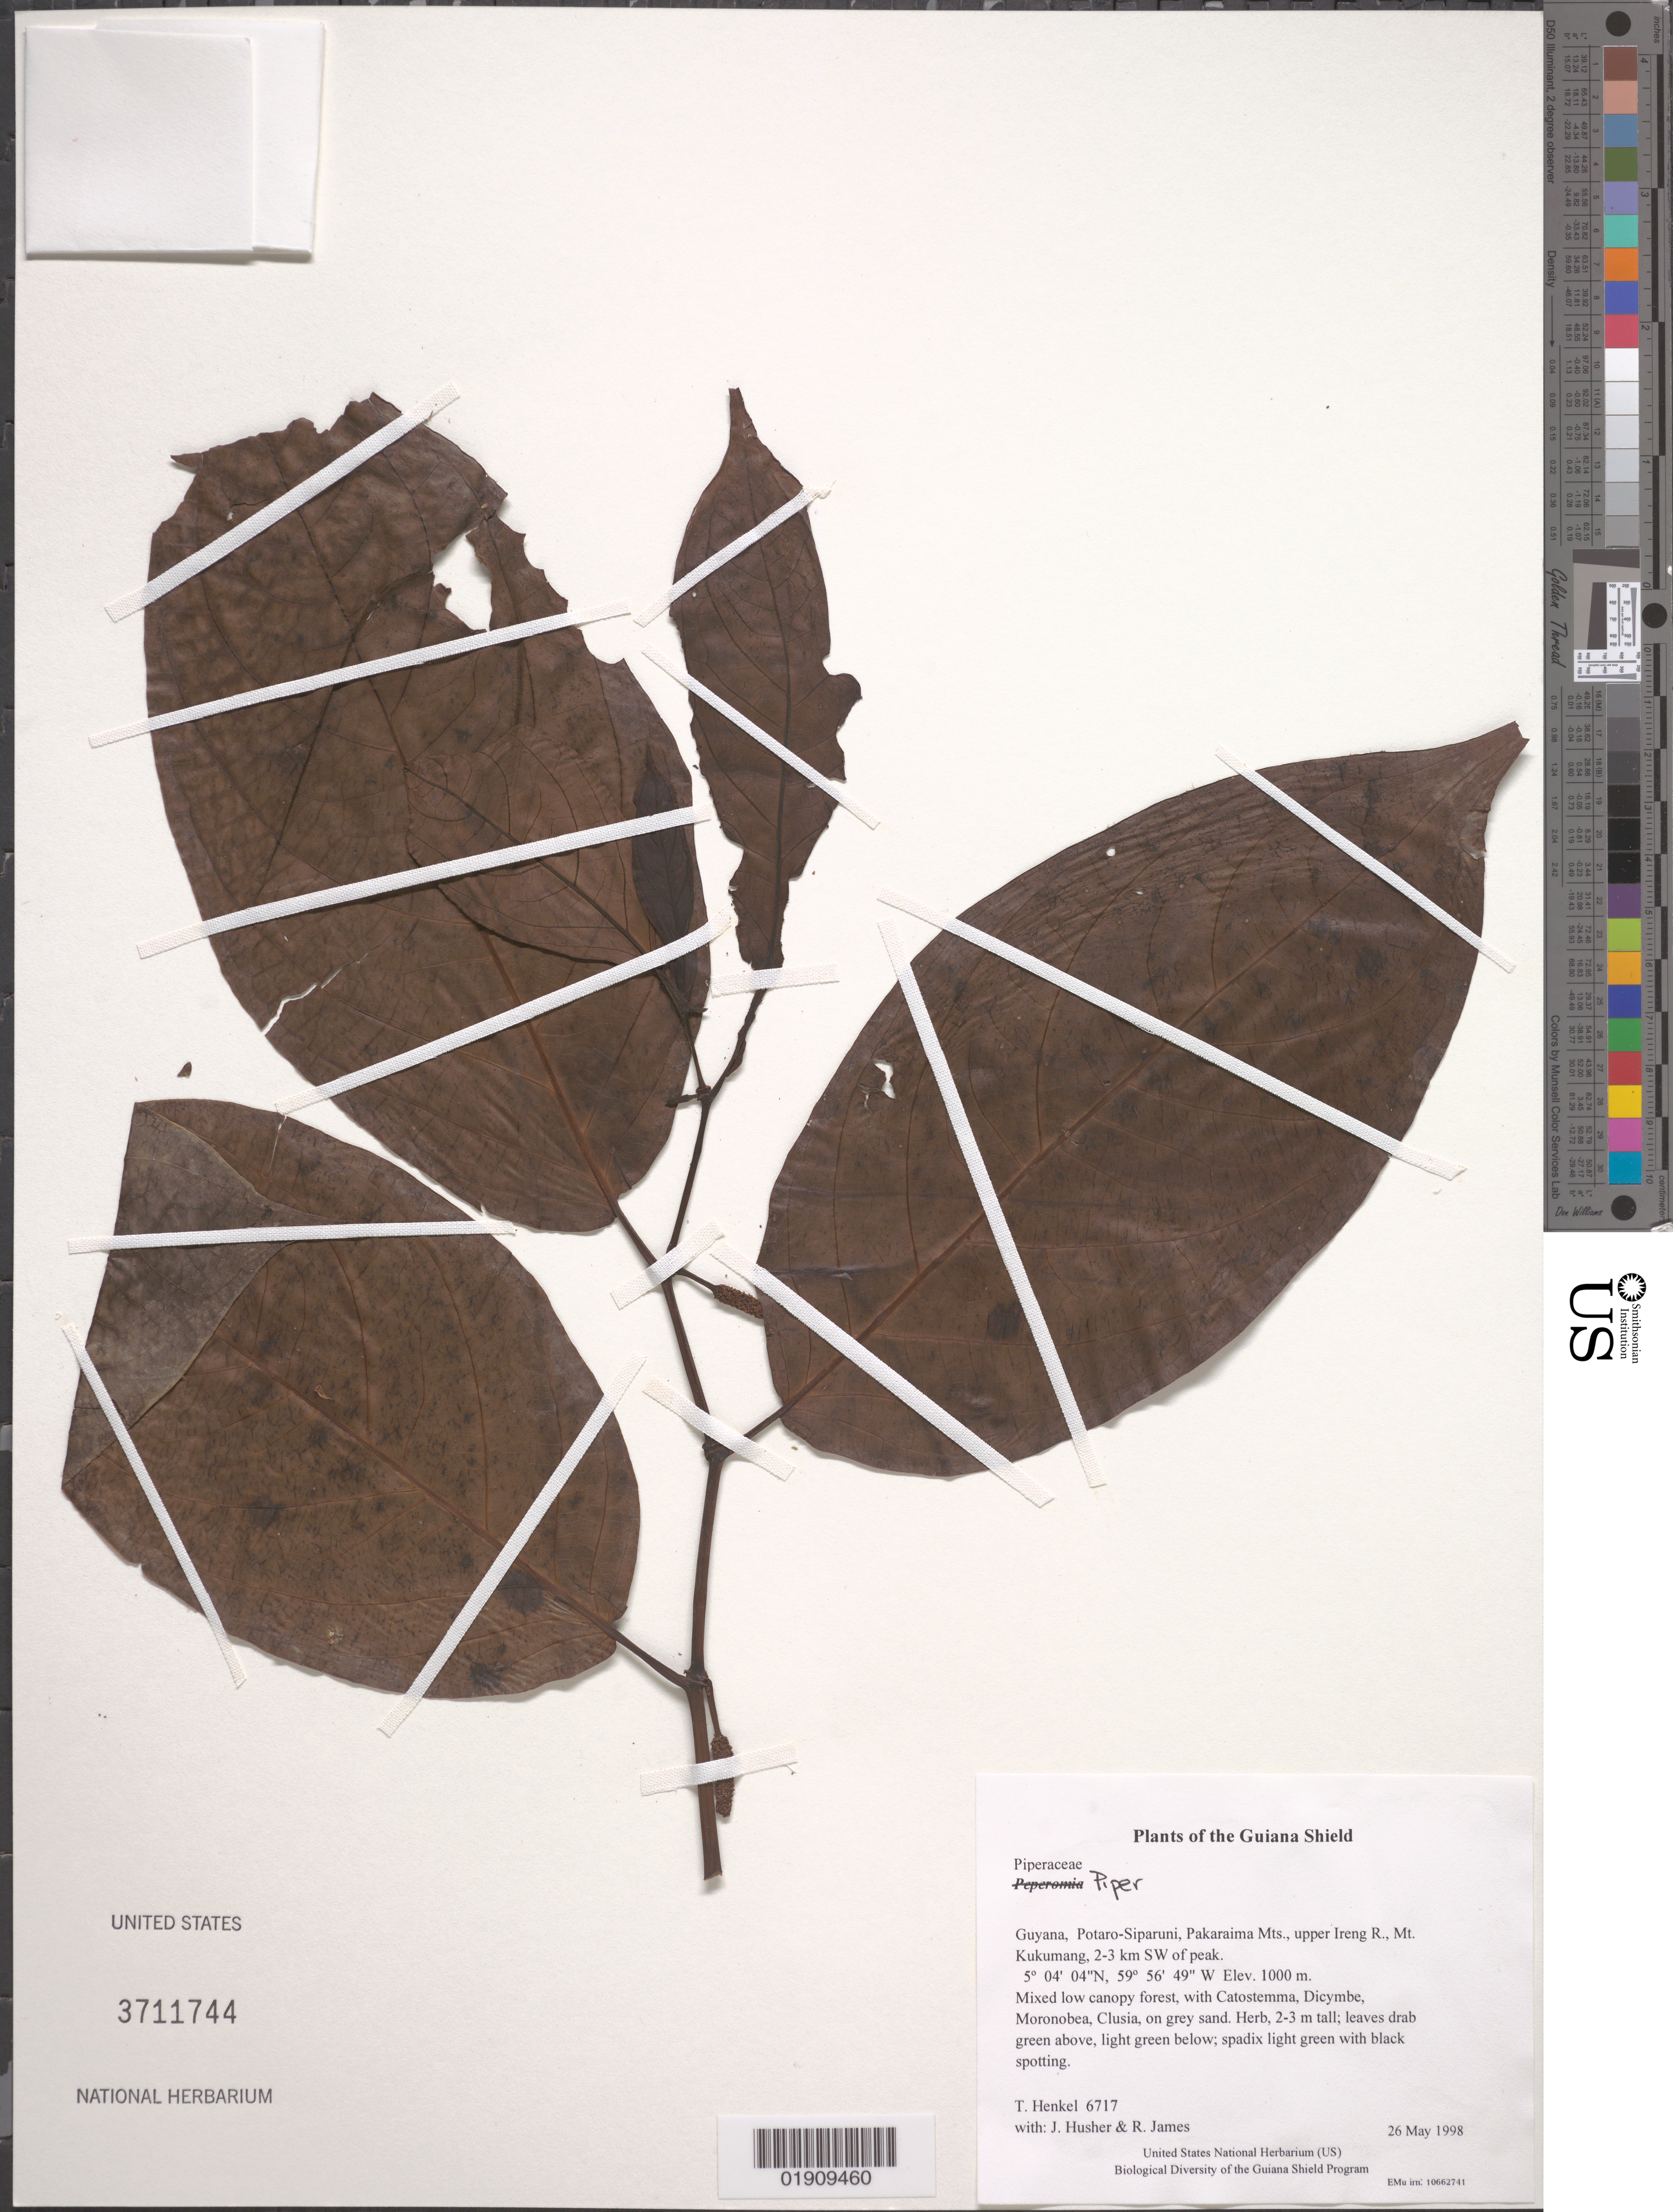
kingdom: Plantae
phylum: Tracheophyta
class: Magnoliopsida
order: Piperales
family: Piperaceae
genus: Piper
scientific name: Piper sp.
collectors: T. Henkel, J. Husher & R. James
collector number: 6717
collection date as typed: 26 May 1998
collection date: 1998-05-26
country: Guyana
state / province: Potaro-Siparuni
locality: Pakaraima Mts., upper Ireng R., Mt. Kukumang, 2-3 km SW of peak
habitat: Mixed low canopy forest, with Catostemma, Dicymbe, Moronobea, Clusia, on grey sand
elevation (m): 1000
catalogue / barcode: US 3711744